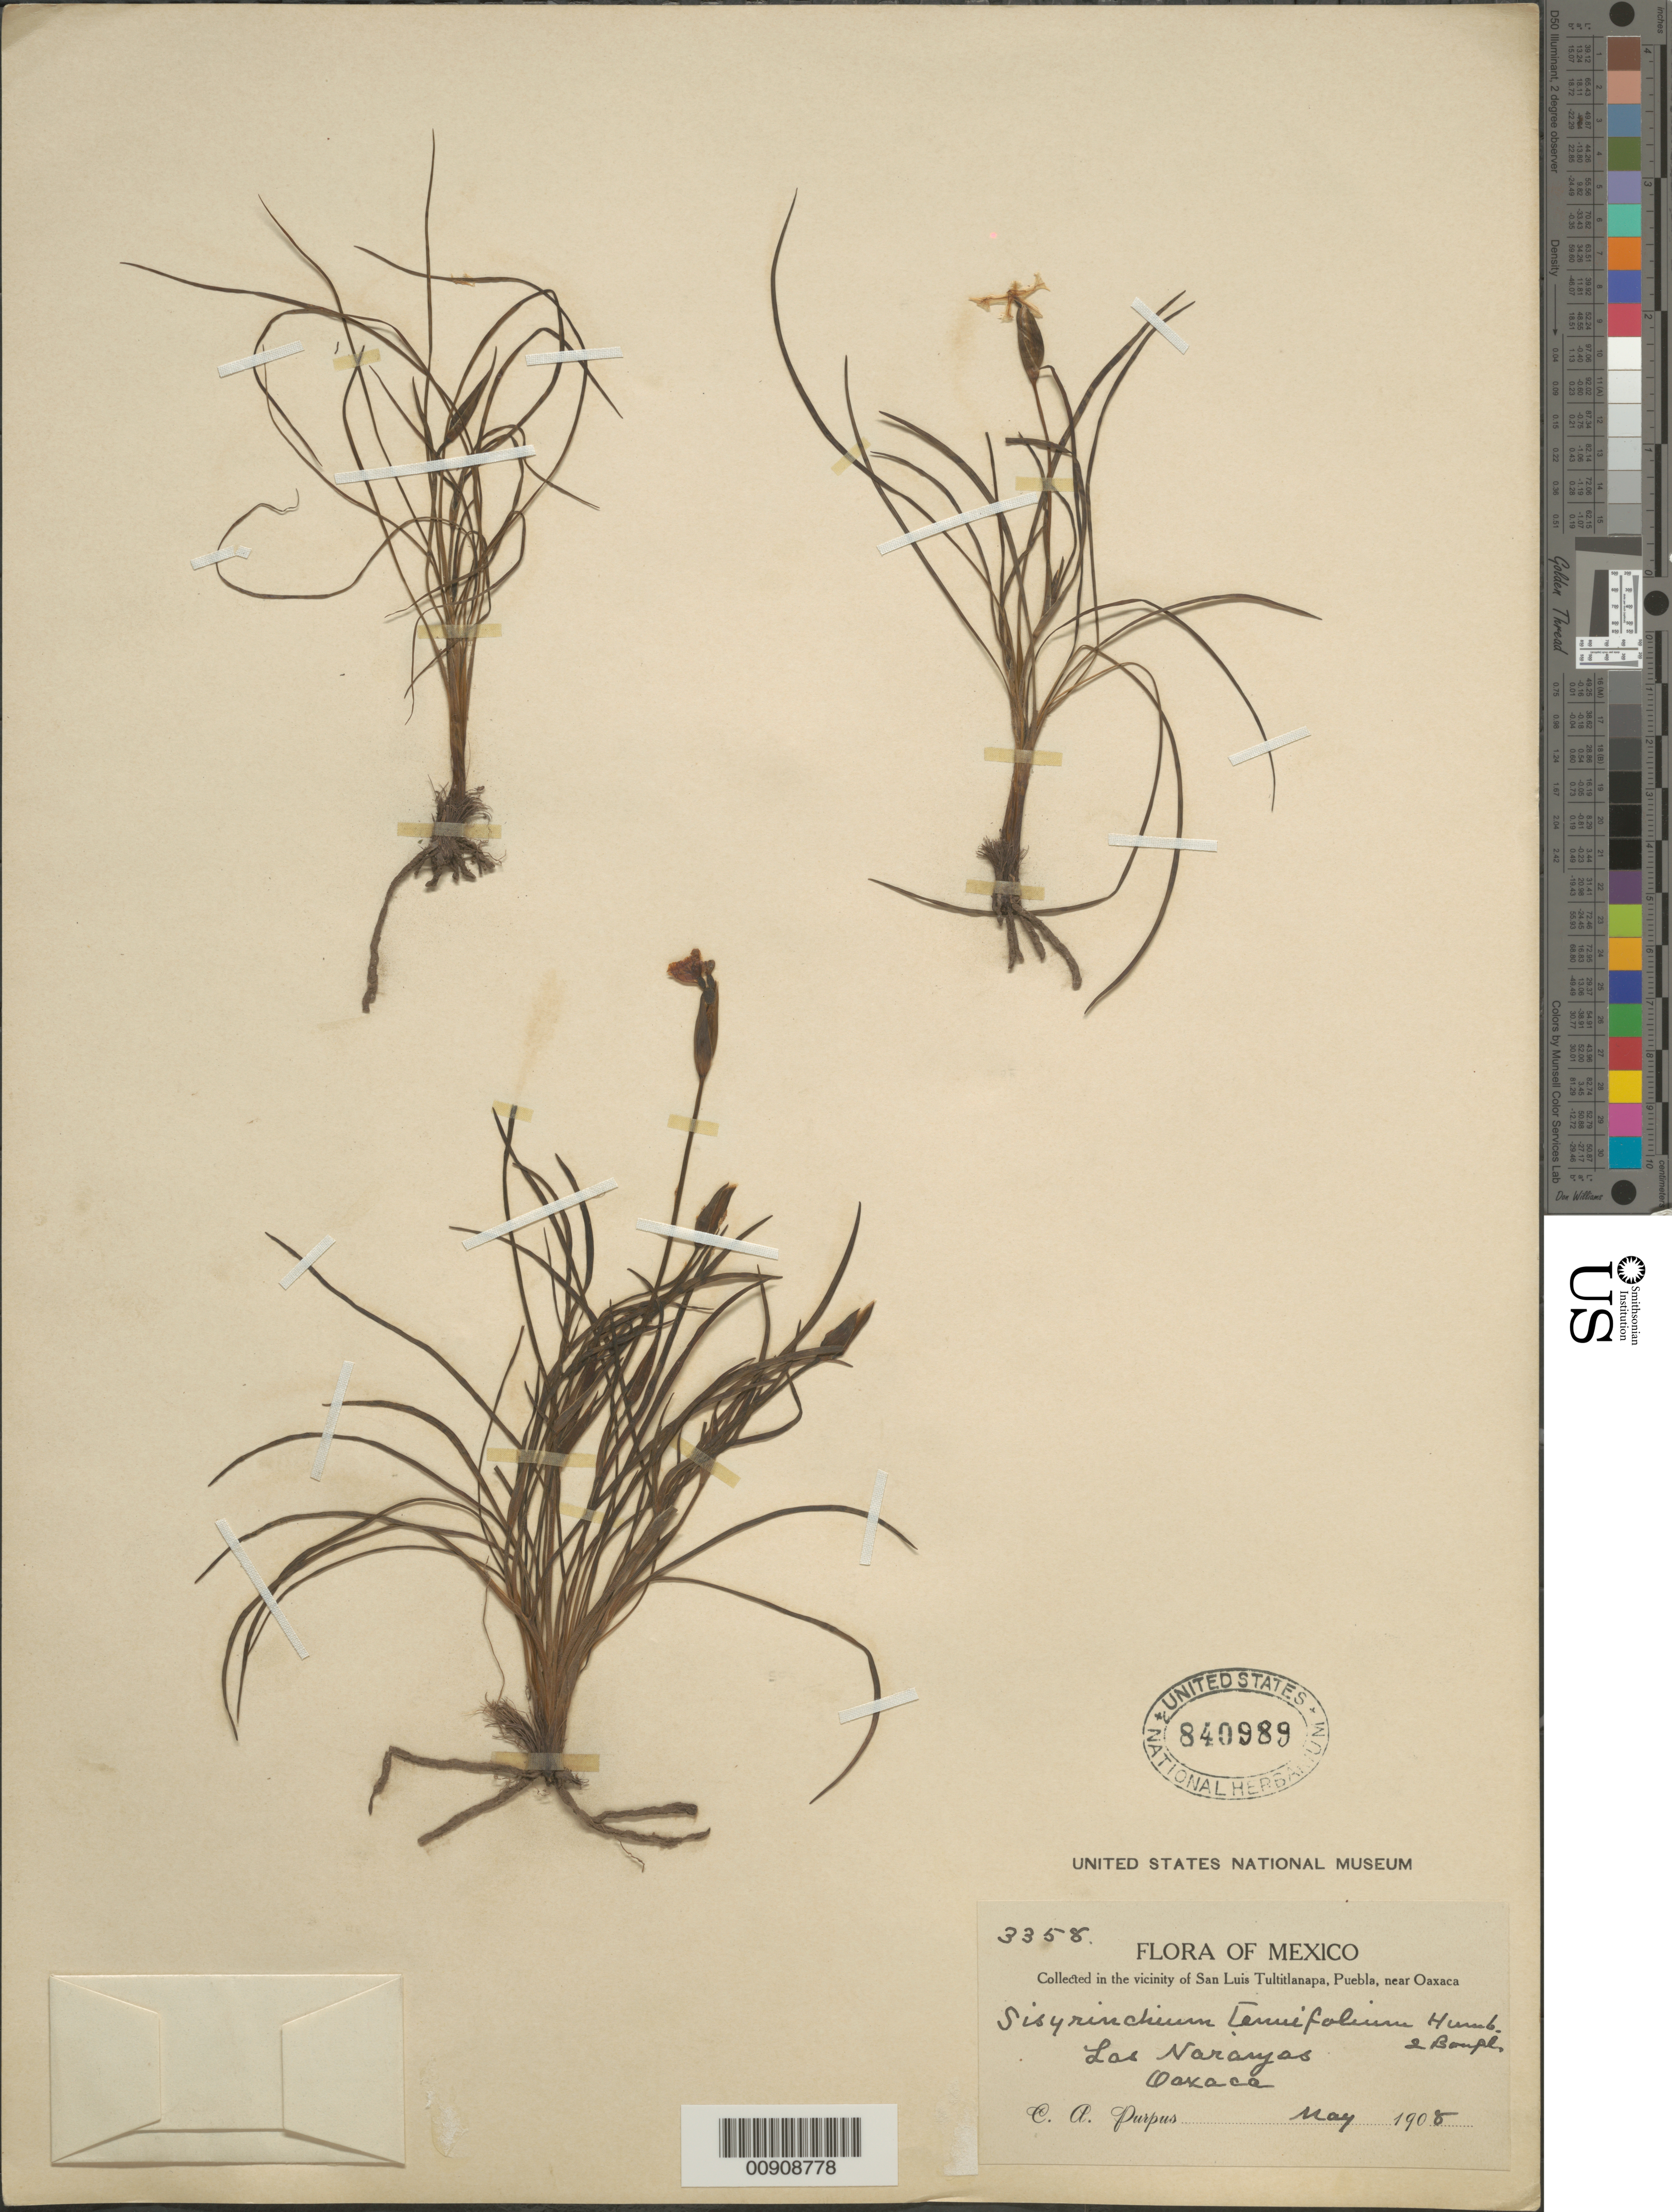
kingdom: Plantae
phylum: Tracheophyta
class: Liliopsida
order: Asparagales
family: Iridaceae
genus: Sisyrinchium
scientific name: Sisyrinchium tenuifolium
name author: Humb. & Bonpl. ex Willd.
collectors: C. A. Purpus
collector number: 3358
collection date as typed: May 1908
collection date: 1908-05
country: Mexico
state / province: Oaxaca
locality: Las Naranjas, Oaxaca. Vicinity of San Luis Tultitlanapa, Puebla.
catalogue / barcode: US 840989